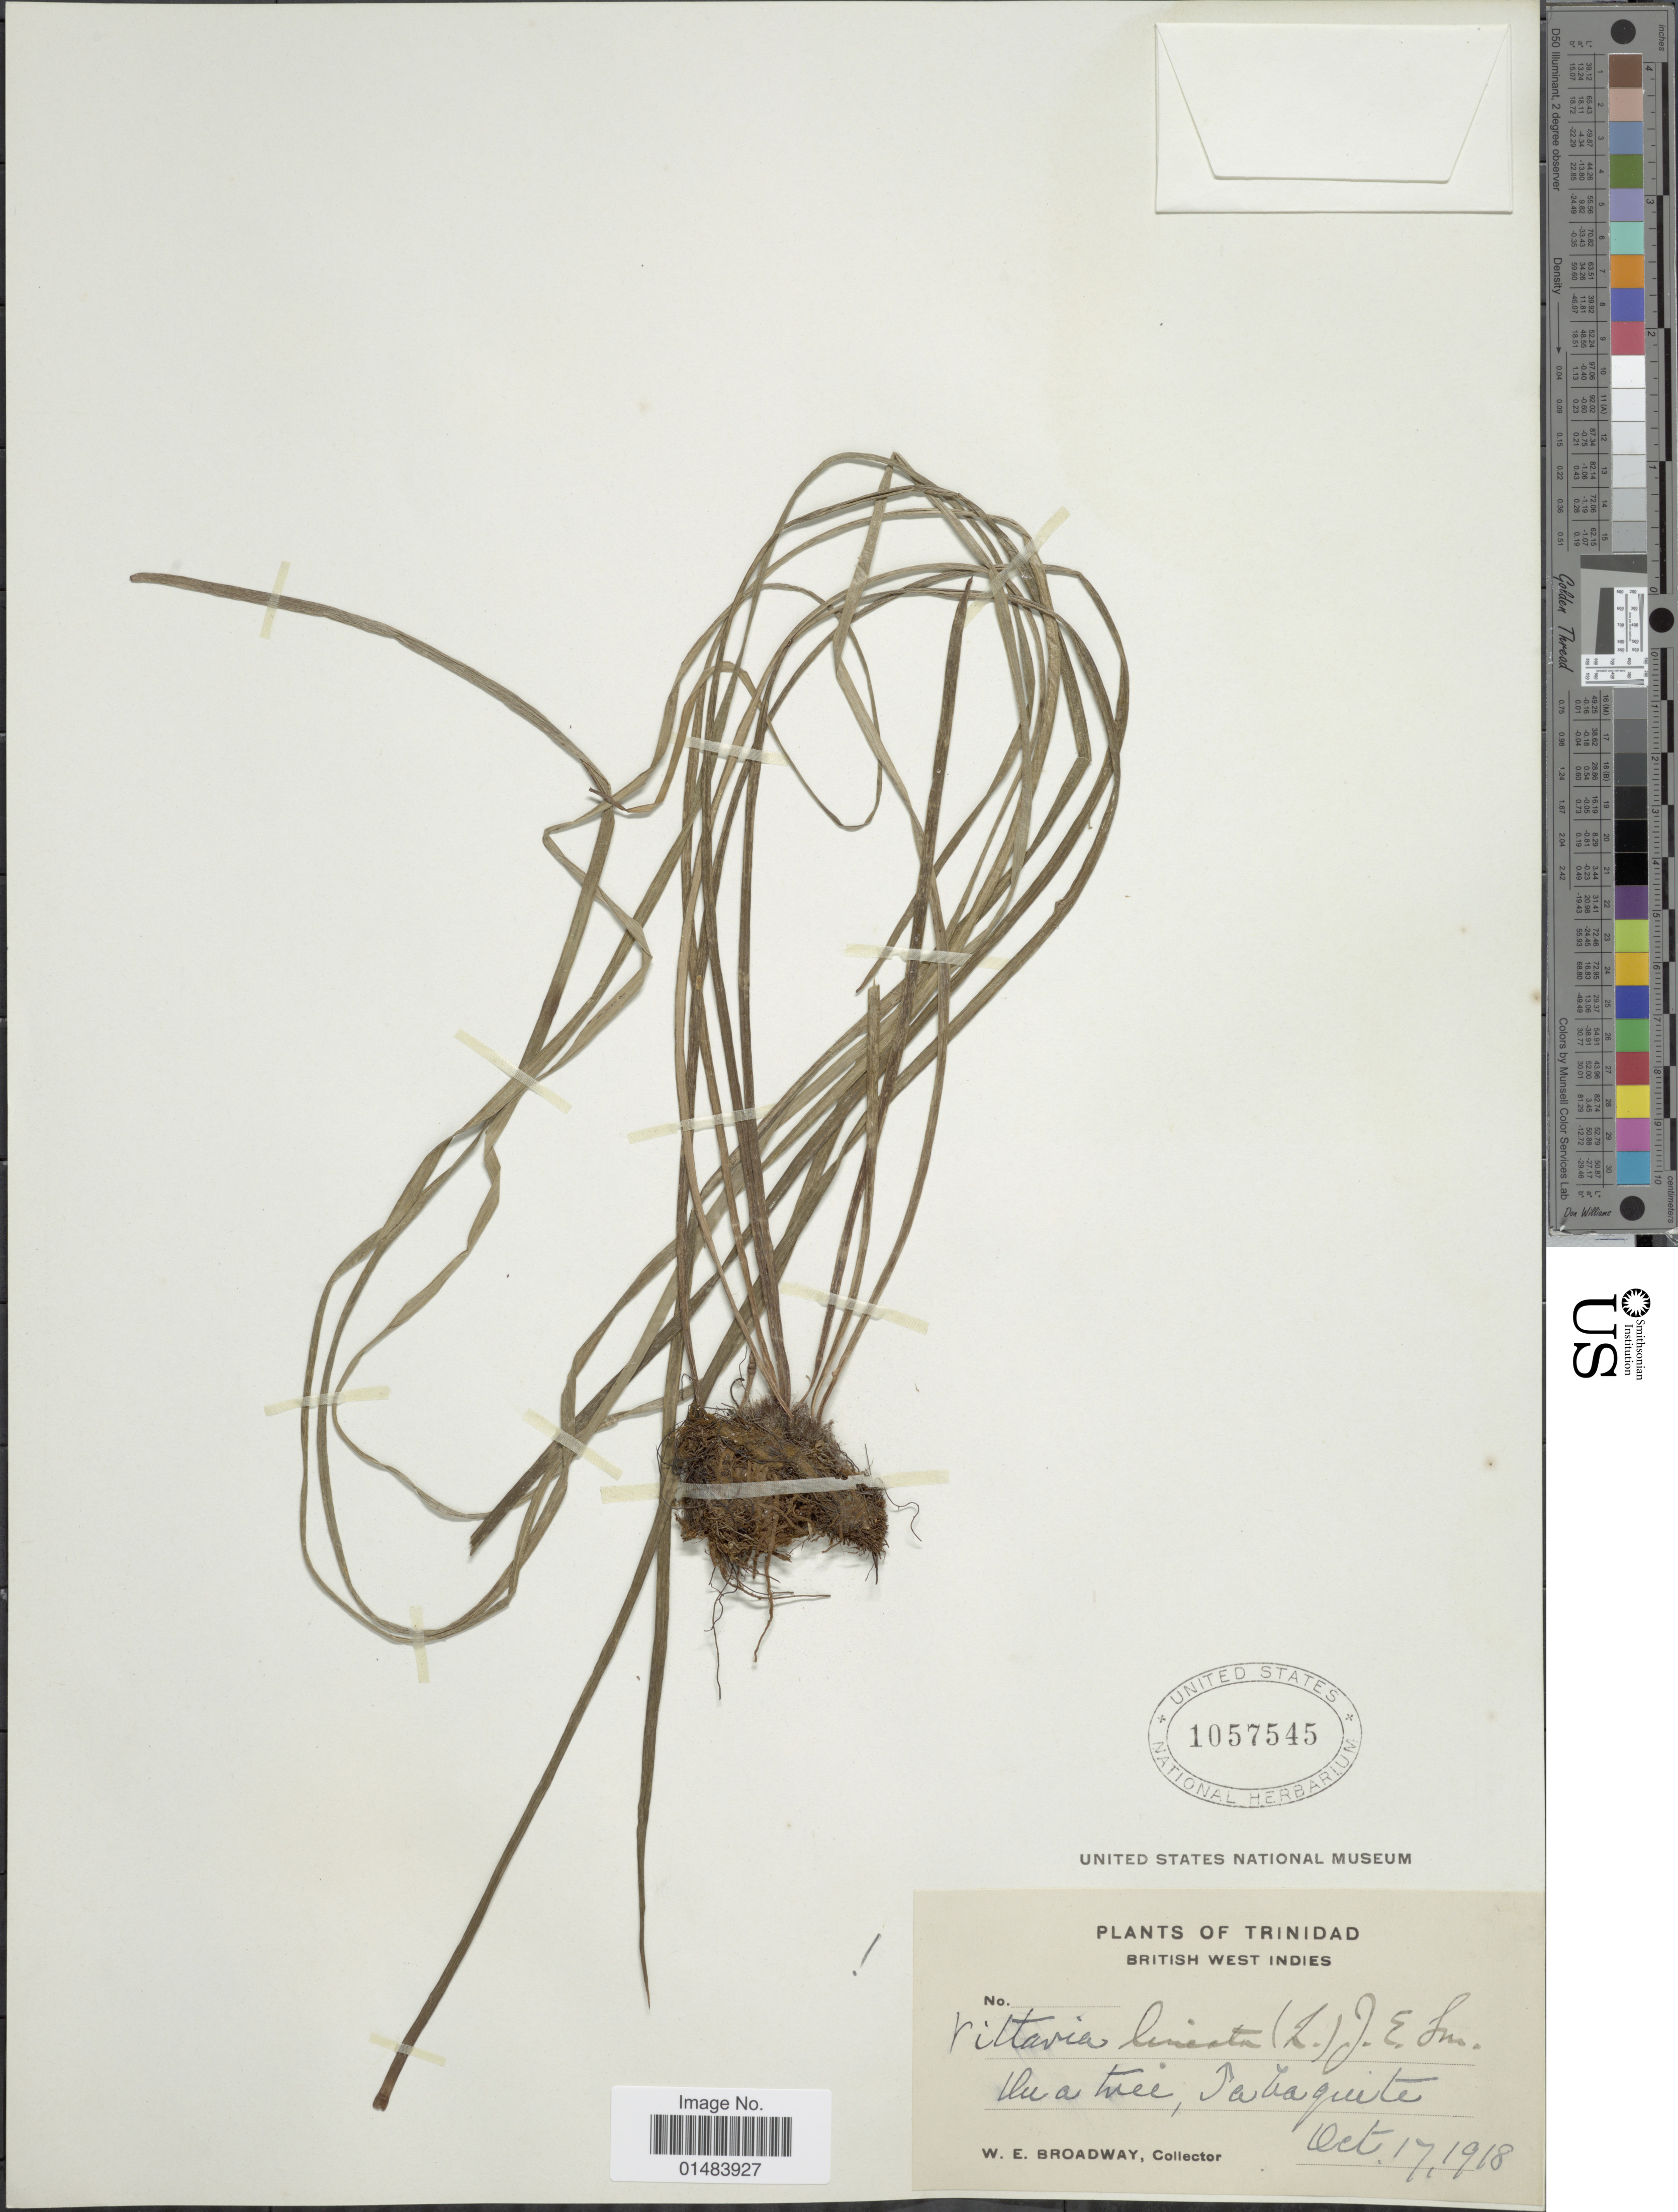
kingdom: Plantae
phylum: Tracheophyta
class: Polypodiopsida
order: Polypodiales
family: Pteridaceae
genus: Vittaria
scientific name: Vittaria lineata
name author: (L.) Sm.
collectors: W. E. Broadway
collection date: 1918-10-17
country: Trinidad and Tobago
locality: Trinidad, Britsih West Indies, Tabaquite.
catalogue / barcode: US 1057545